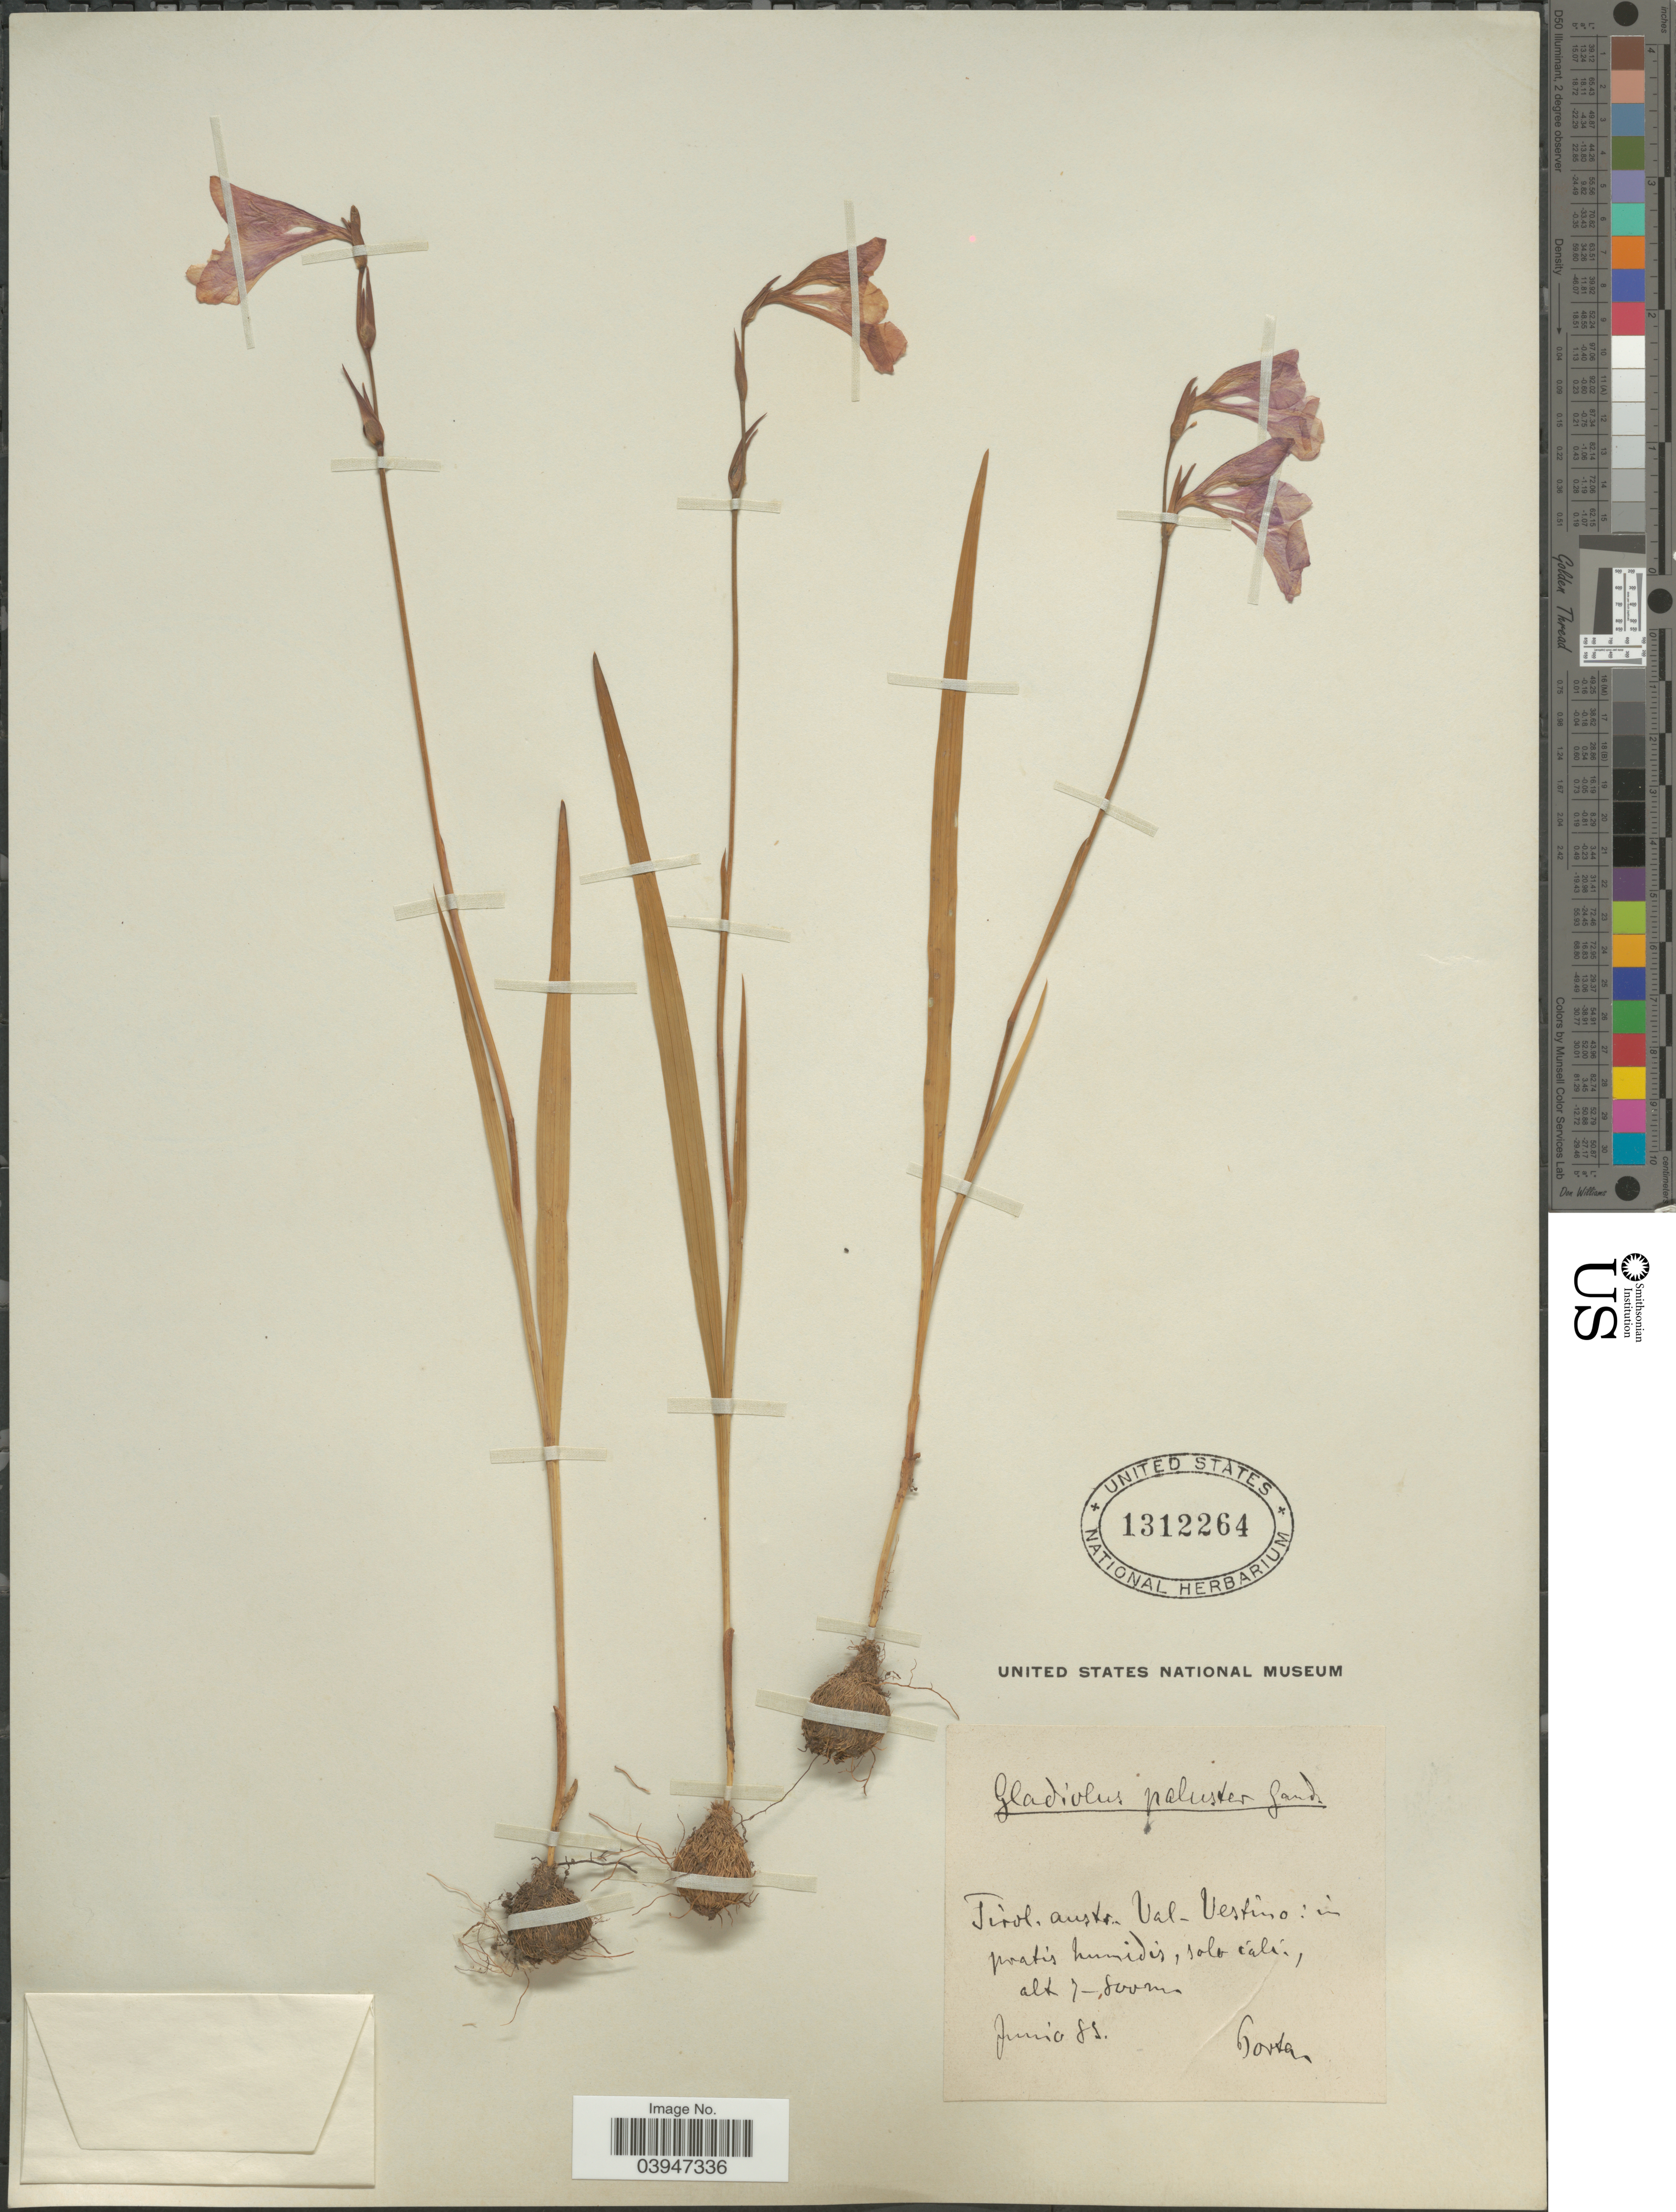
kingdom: Plantae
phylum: Tracheophyta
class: Liliopsida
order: Asparagales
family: Iridaceae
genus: Gladiolus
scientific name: Gladiolus palustris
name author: Gaudin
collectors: -- Porta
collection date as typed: Transcribed d/m/y: /6/85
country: Italy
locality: Val-Vestino: in pratis humides, solo cali.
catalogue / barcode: US 1312264